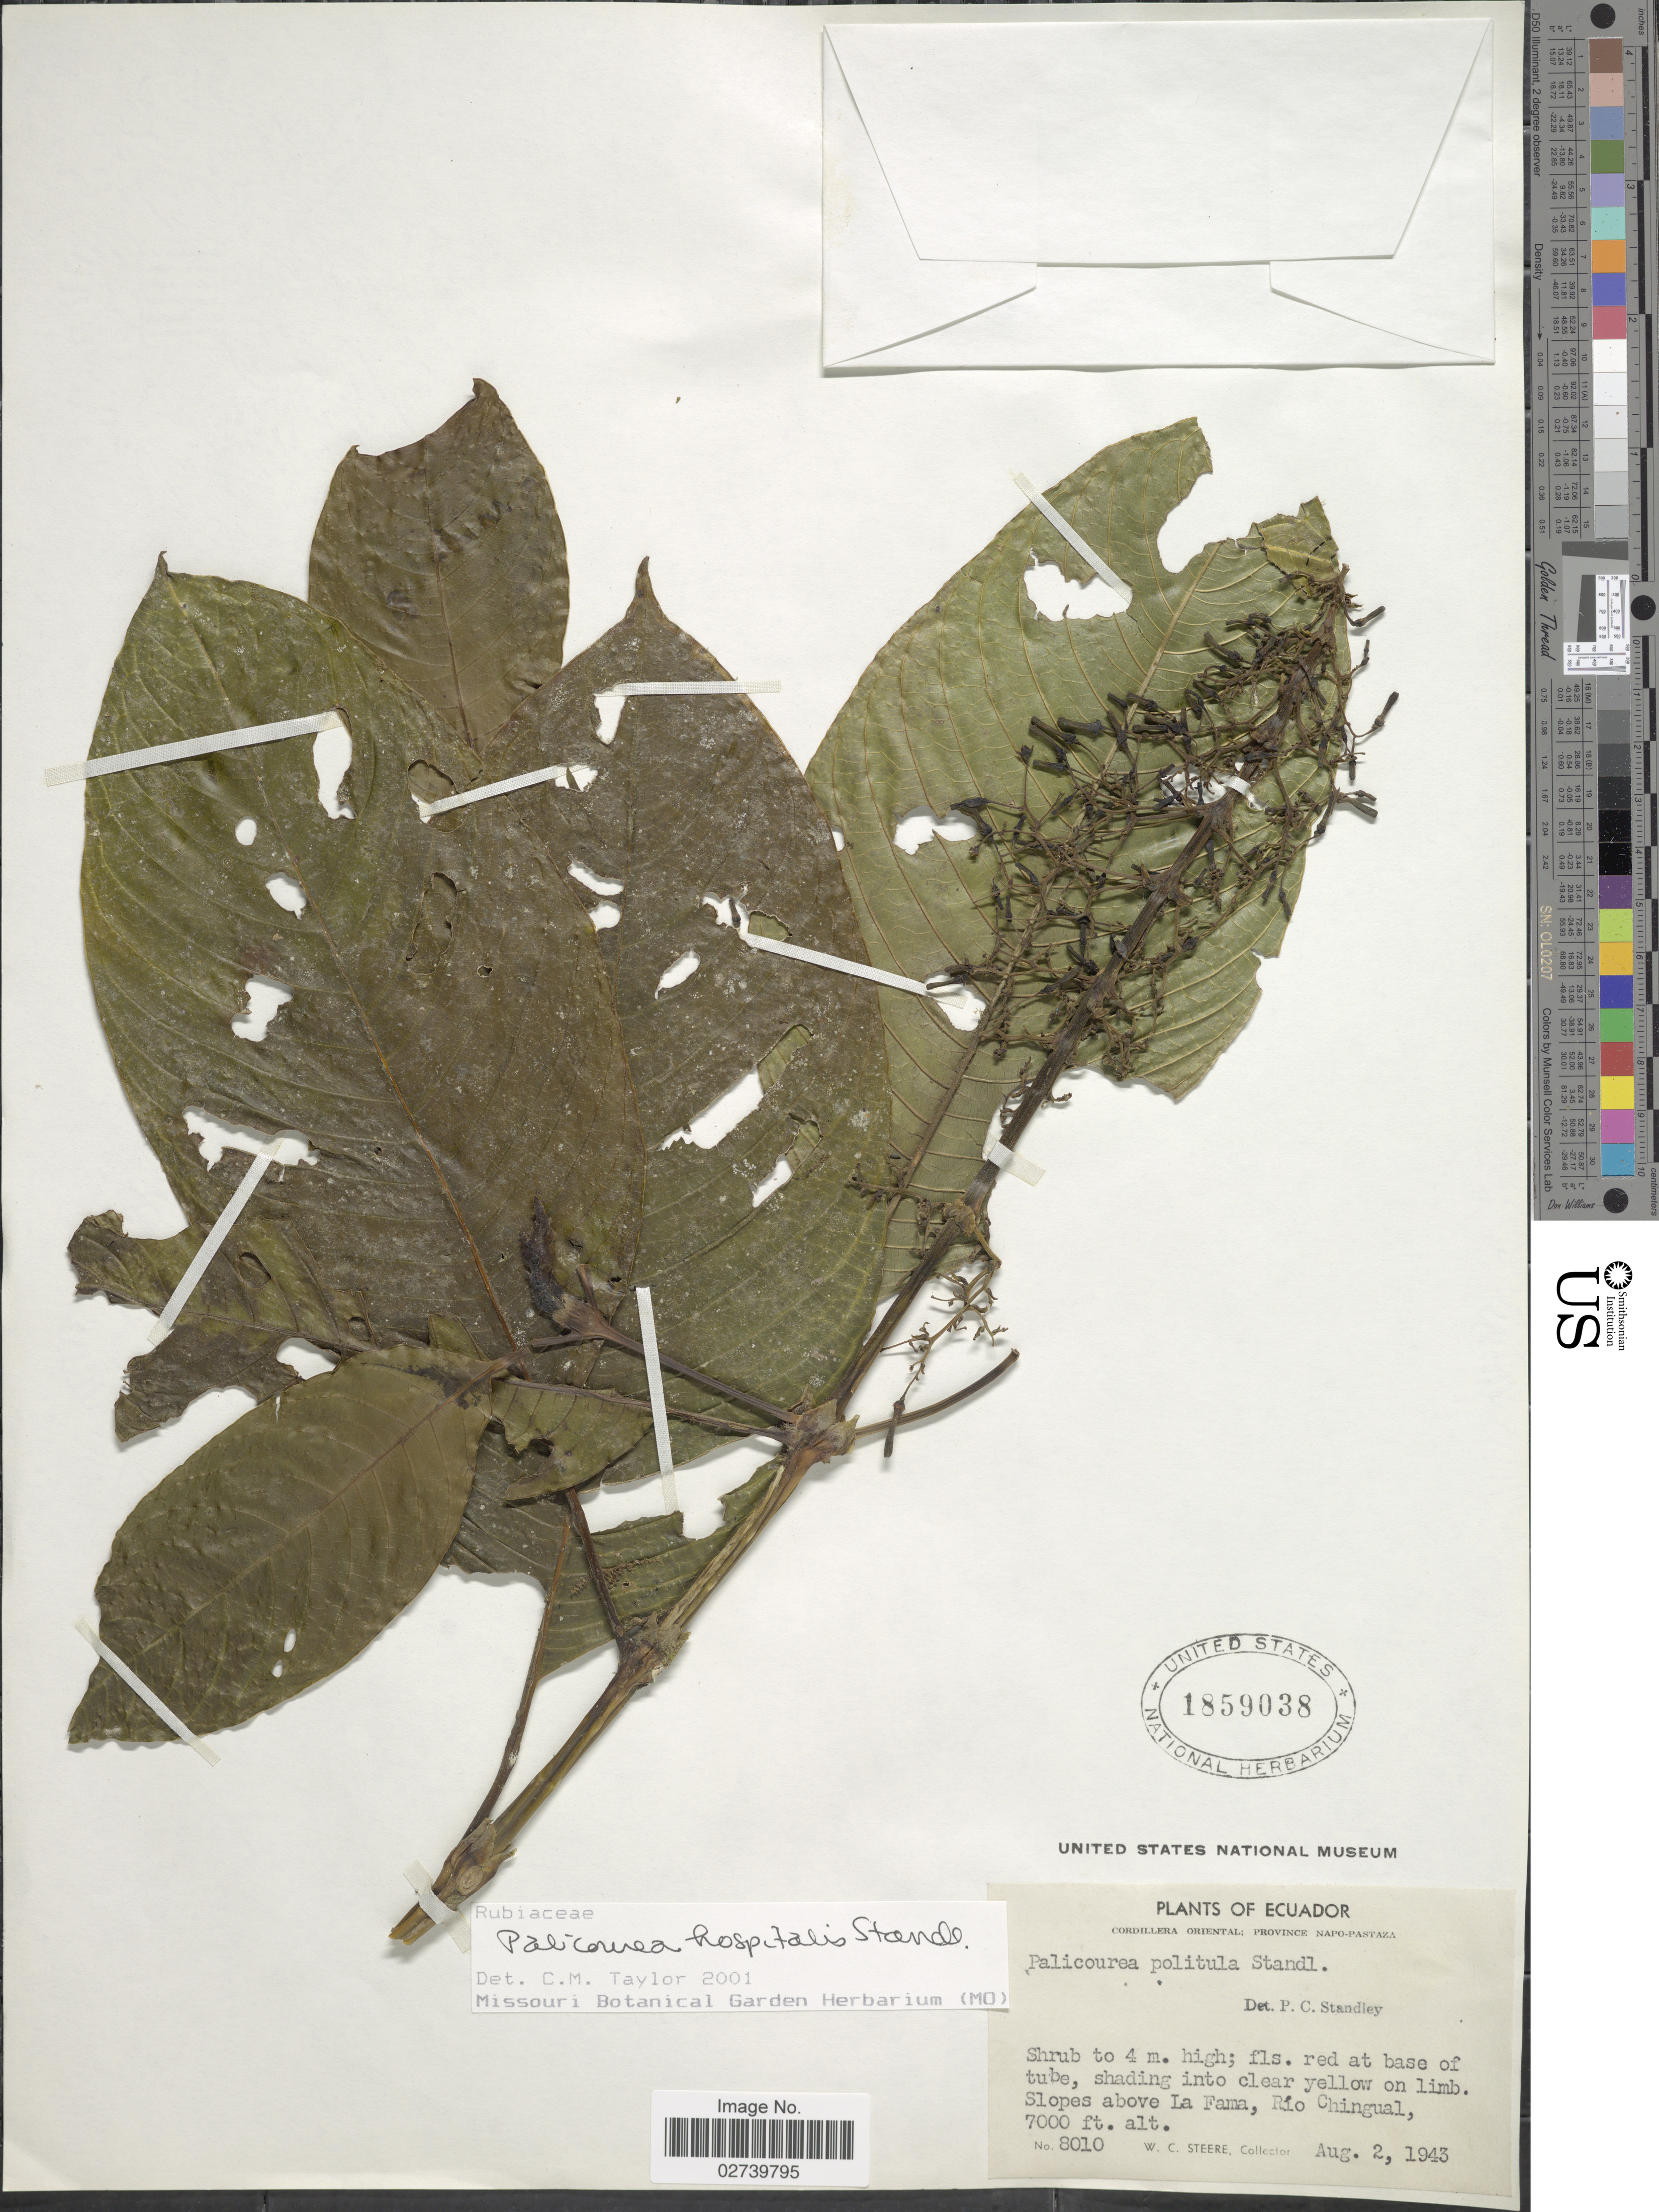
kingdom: Plantae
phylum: Tracheophyta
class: Magnoliopsida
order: Gentianales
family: Rubiaceae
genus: Palicourea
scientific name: Palicourea hospitalis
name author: Standl.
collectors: W. C. Steere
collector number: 8010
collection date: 1943-08-02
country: Ecuador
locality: Cordillera Oriental: Province Napo-Pastaza. Slopes above La Fama, Río Chingual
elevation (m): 2134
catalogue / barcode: US 1859038